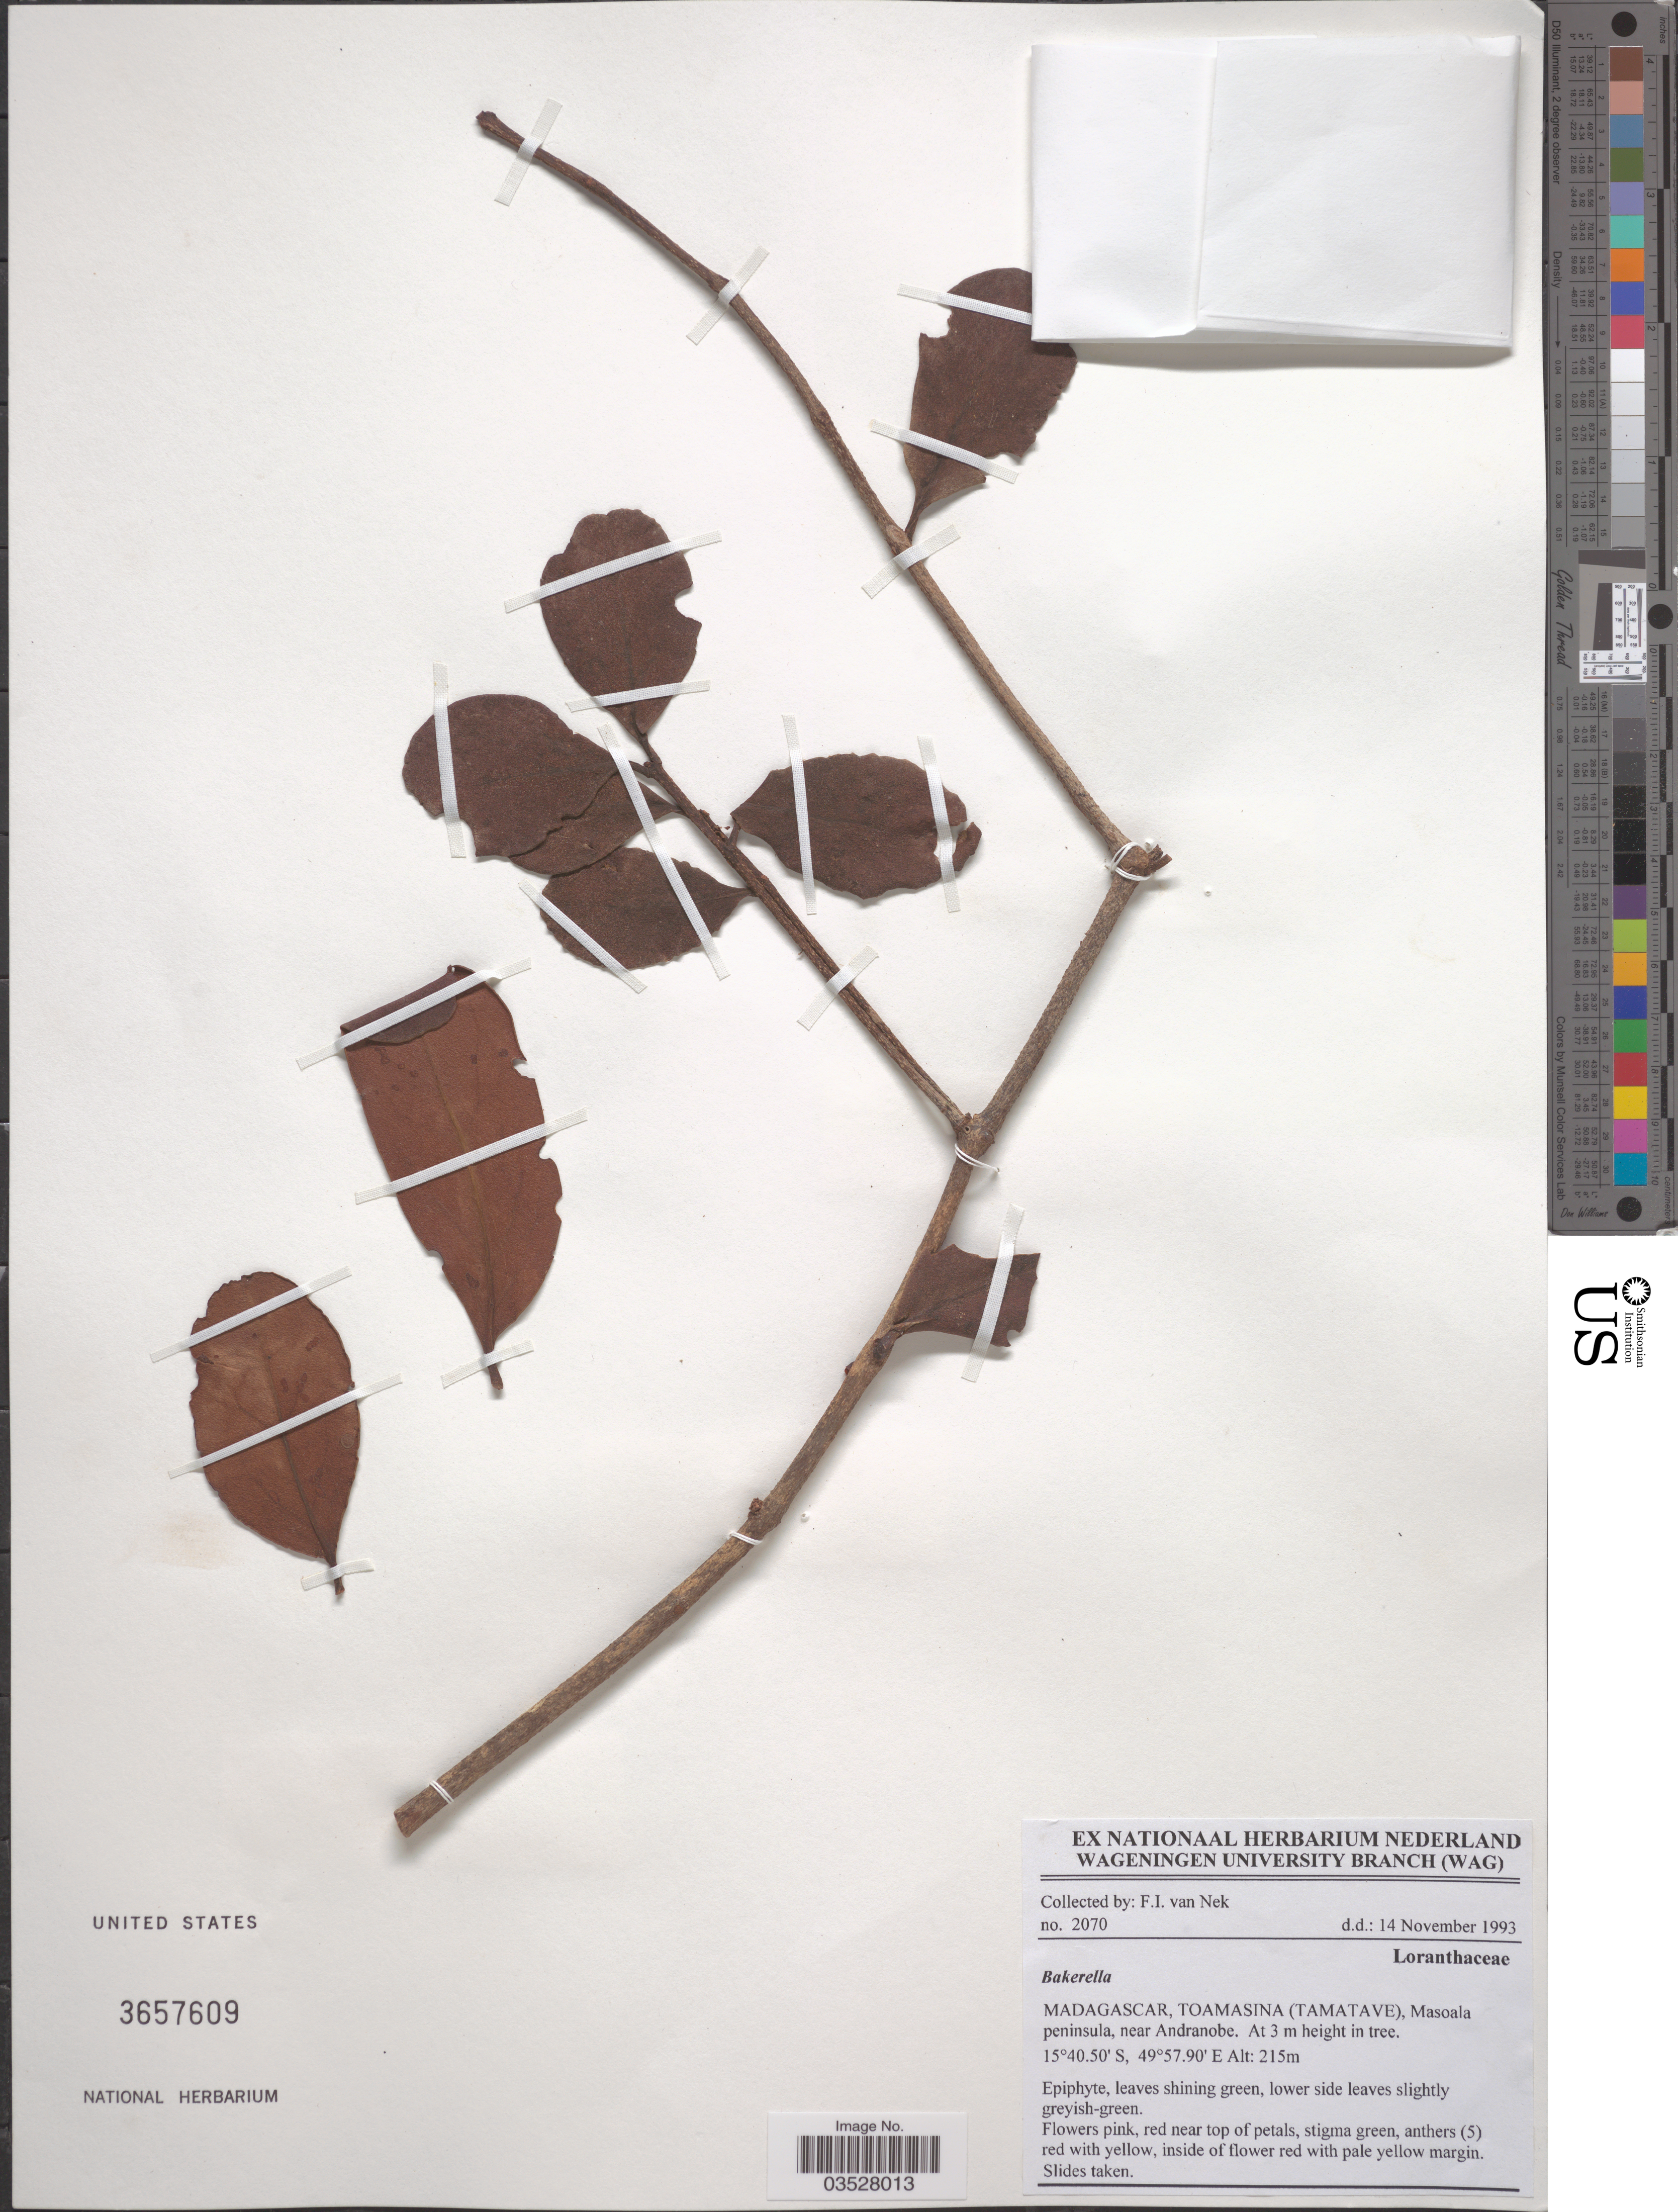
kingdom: Plantae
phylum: Tracheophyta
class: Magnoliopsida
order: Santalales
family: Loranthaceae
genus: Bakerella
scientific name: Bakerella sp.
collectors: F. van Nek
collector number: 2070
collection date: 1993-11-14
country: Madagascar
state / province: Analanjirofo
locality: (Tamatave), Masoala peninsula, near Andranobe.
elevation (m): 215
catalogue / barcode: US 3657609